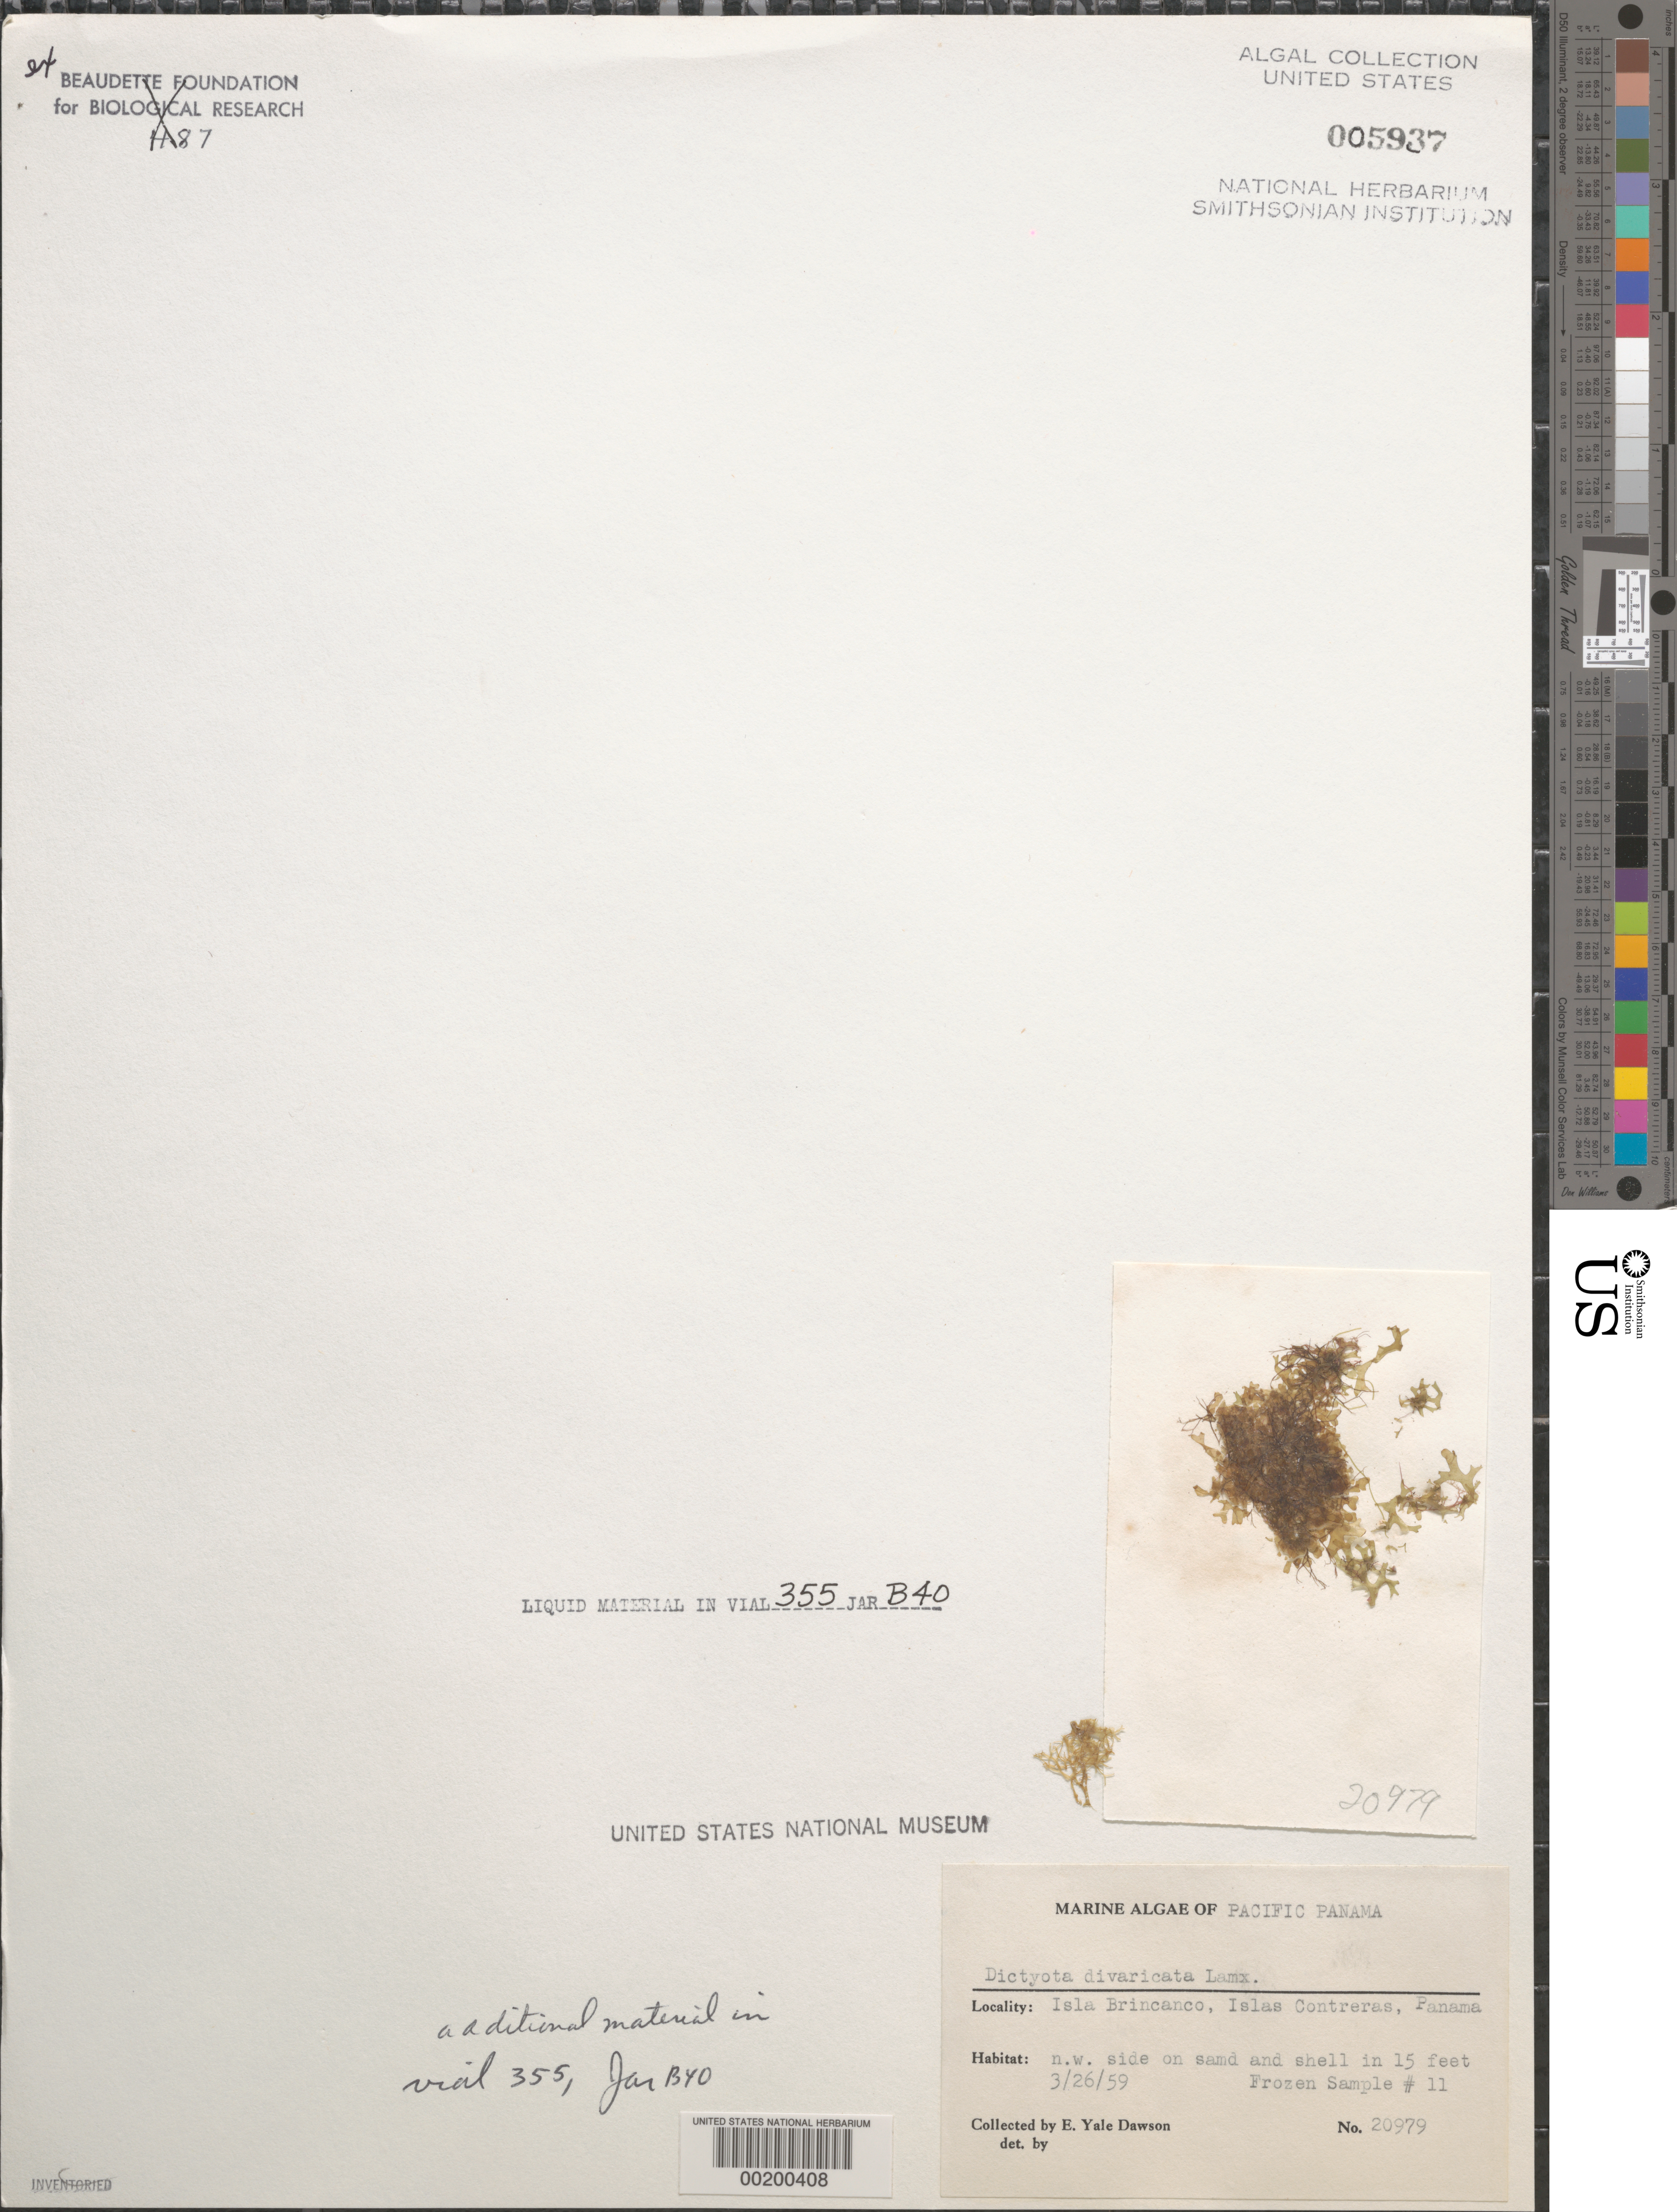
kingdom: Chromista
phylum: Ochrophyta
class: Phaeophyceae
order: Dictyotales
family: Dictyotaceae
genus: Dictyota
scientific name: Dictyota divaricata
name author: J.V.Lamouroux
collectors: E. Y. Dawson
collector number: EYD 20979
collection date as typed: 26 Mar 1959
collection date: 1959-03-26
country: Panama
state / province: Veraguas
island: Brincanco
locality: Isla Brincanco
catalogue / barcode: US 5937